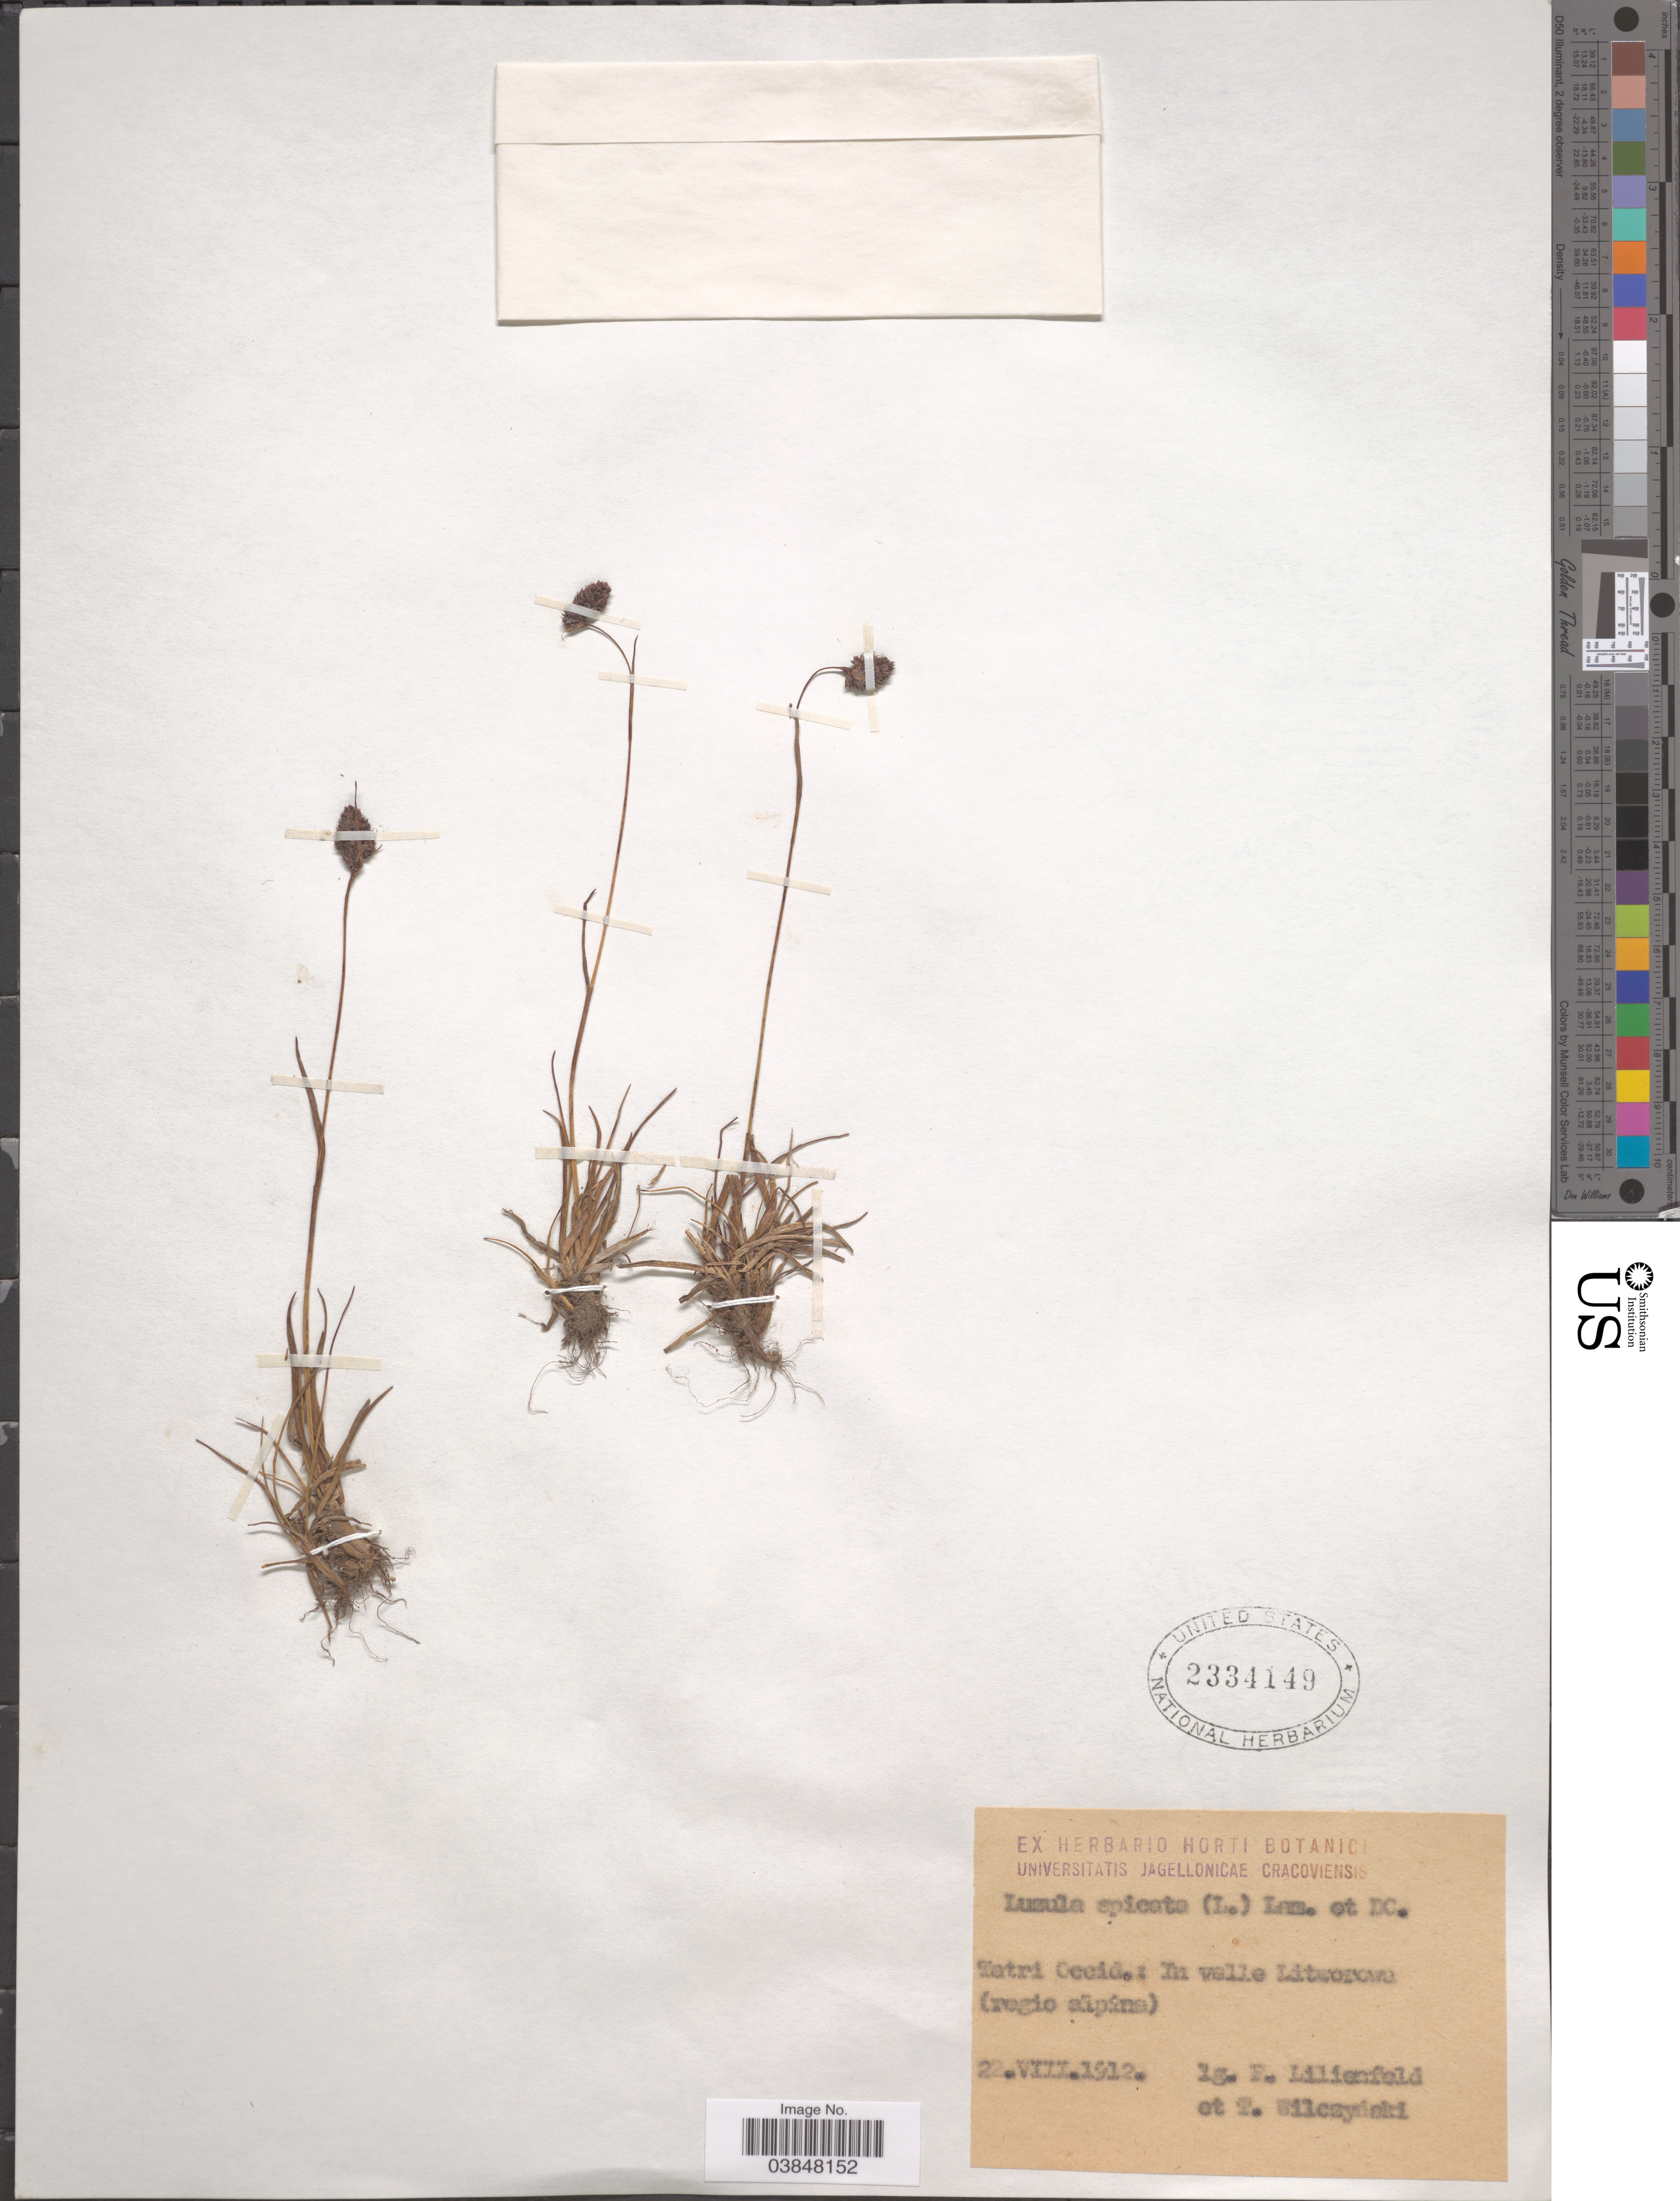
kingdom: Plantae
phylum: Tracheophyta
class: Liliopsida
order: Poales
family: Juncaceae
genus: Luzula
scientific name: Luzula spicata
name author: (L.) DC.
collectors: F. Lilienfeld & T. Wilczynski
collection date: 1912-08-22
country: Slovakia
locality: Tatri Occid.: In valle Litworowa (regio alpina).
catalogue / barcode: US 2334149